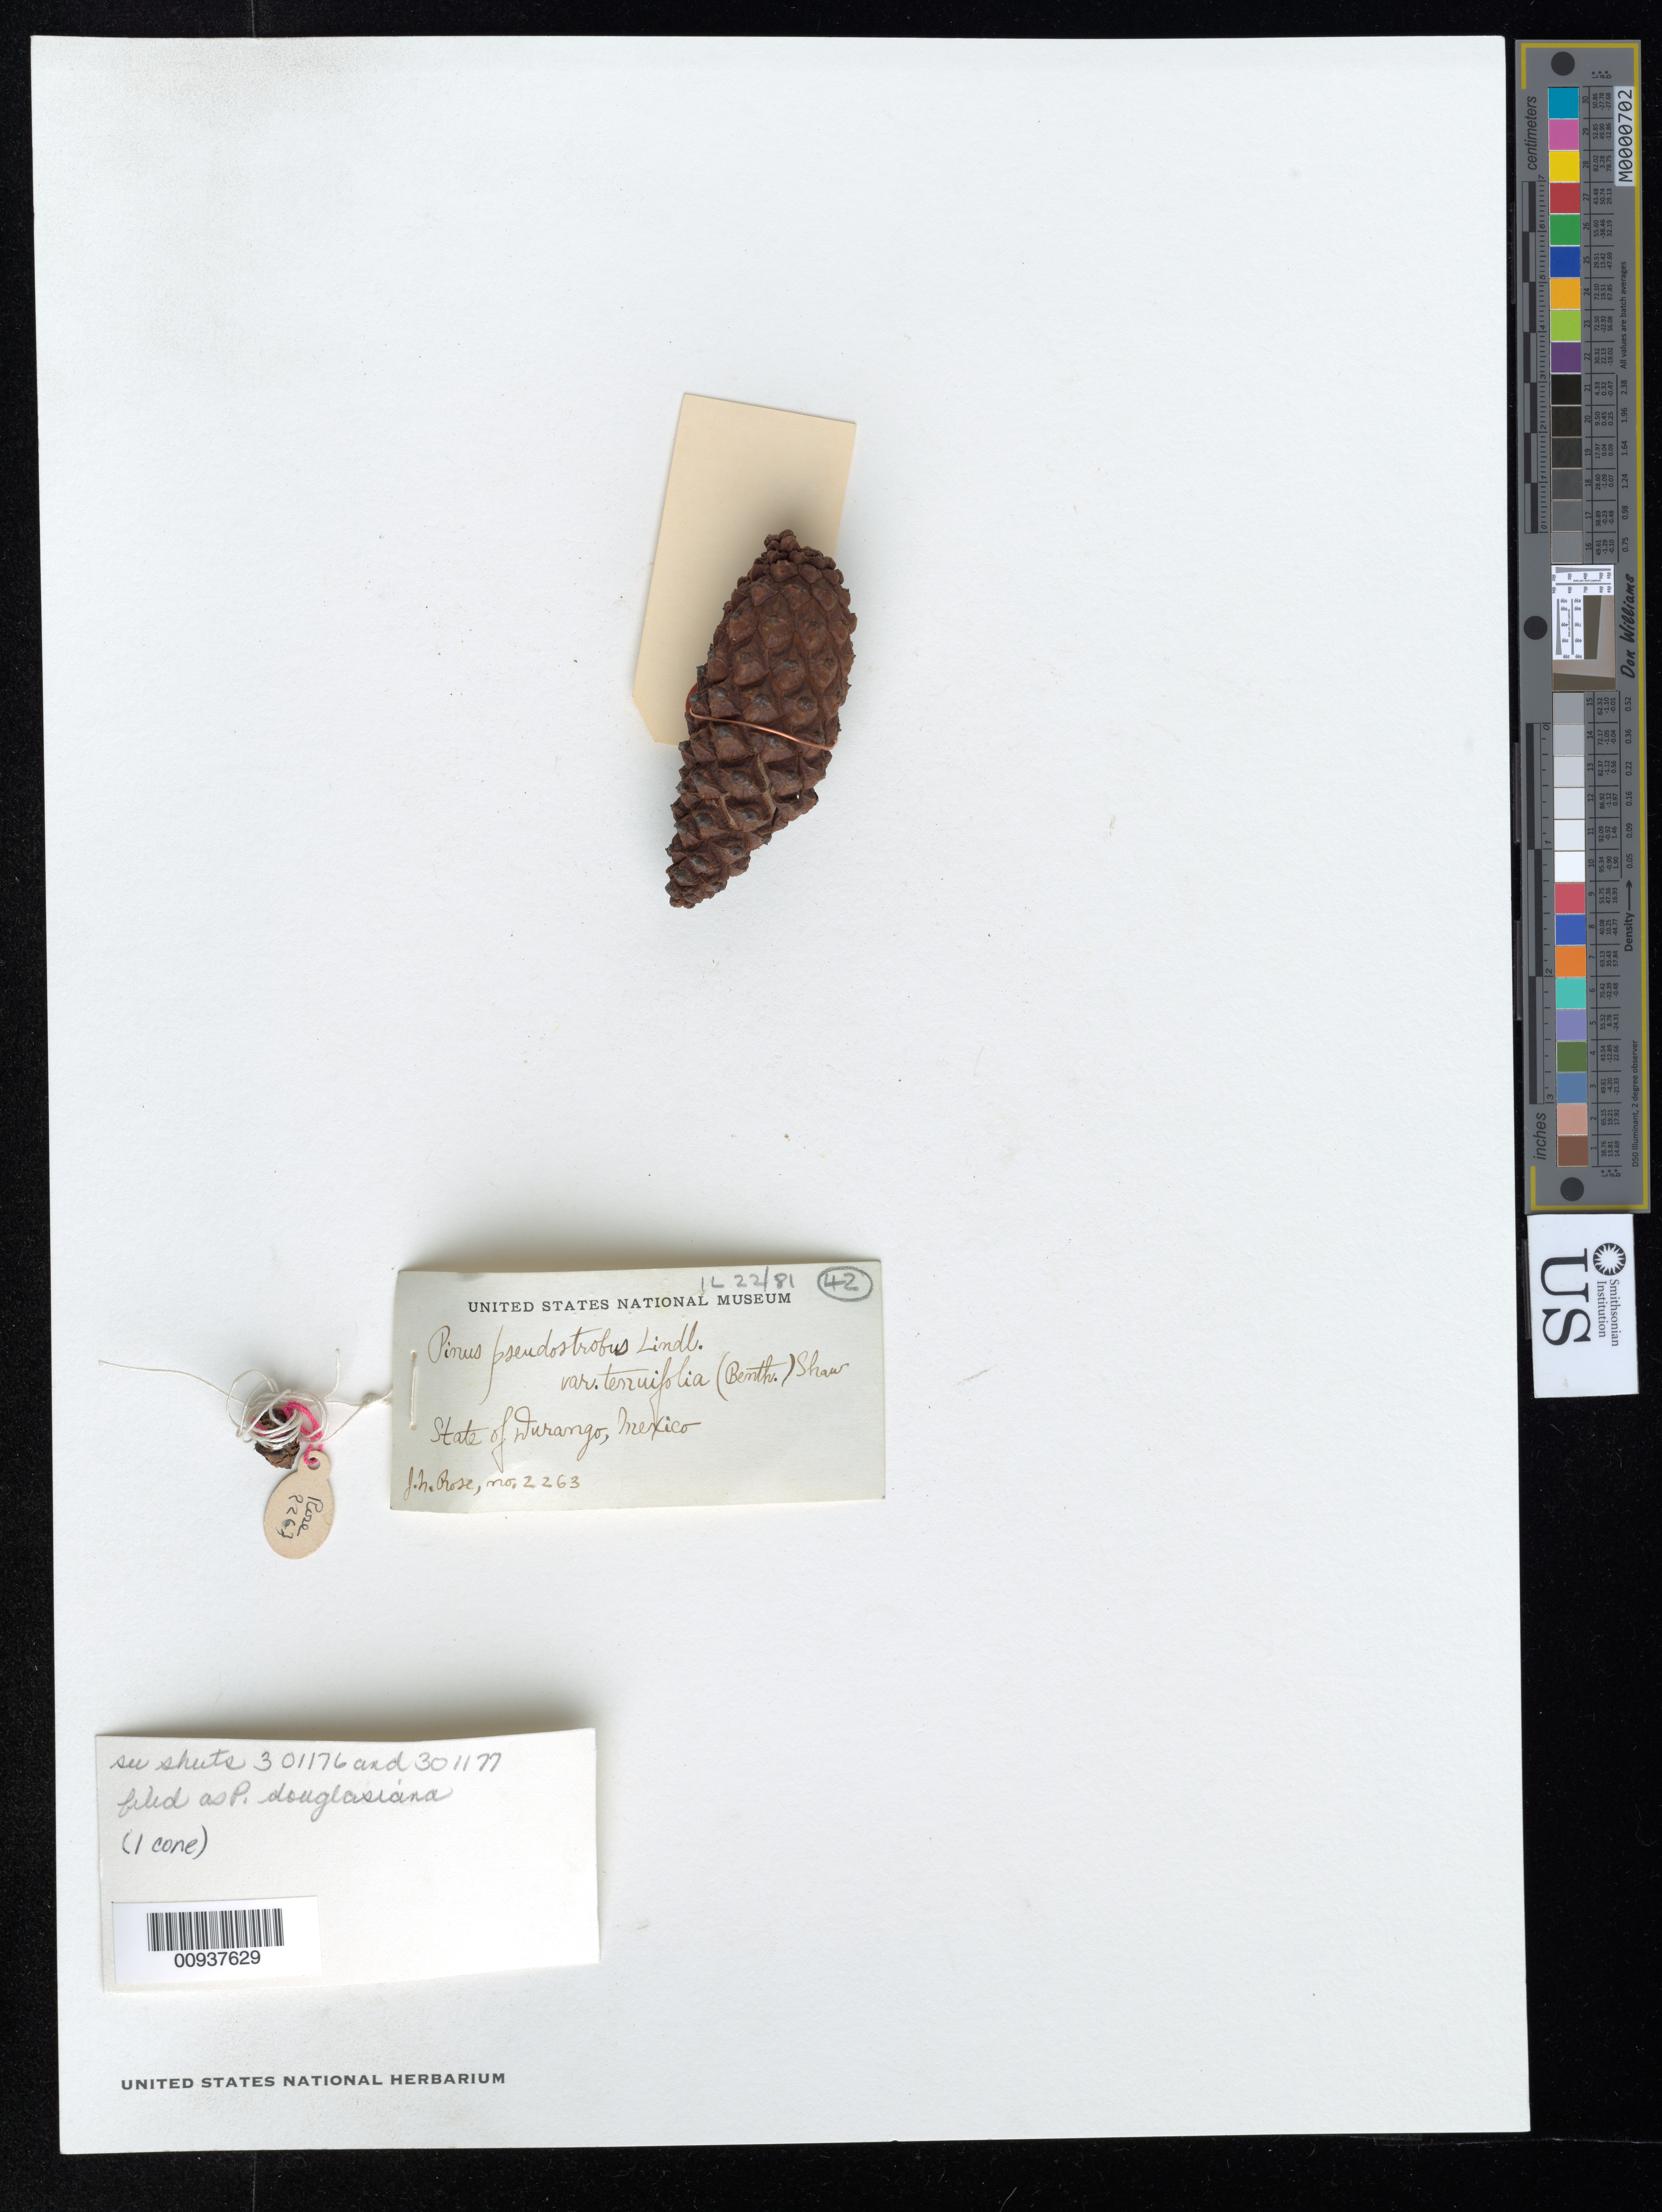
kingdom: Plantae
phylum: Tracheophyta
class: Pinopsida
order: Pinales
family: Pinaceae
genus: Pinus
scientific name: Pinus douglasiana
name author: Martínez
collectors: J. N. Rose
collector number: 2263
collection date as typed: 13 Aug 1897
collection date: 1897-08-13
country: Mexico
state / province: Durango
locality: Edo. Durango.